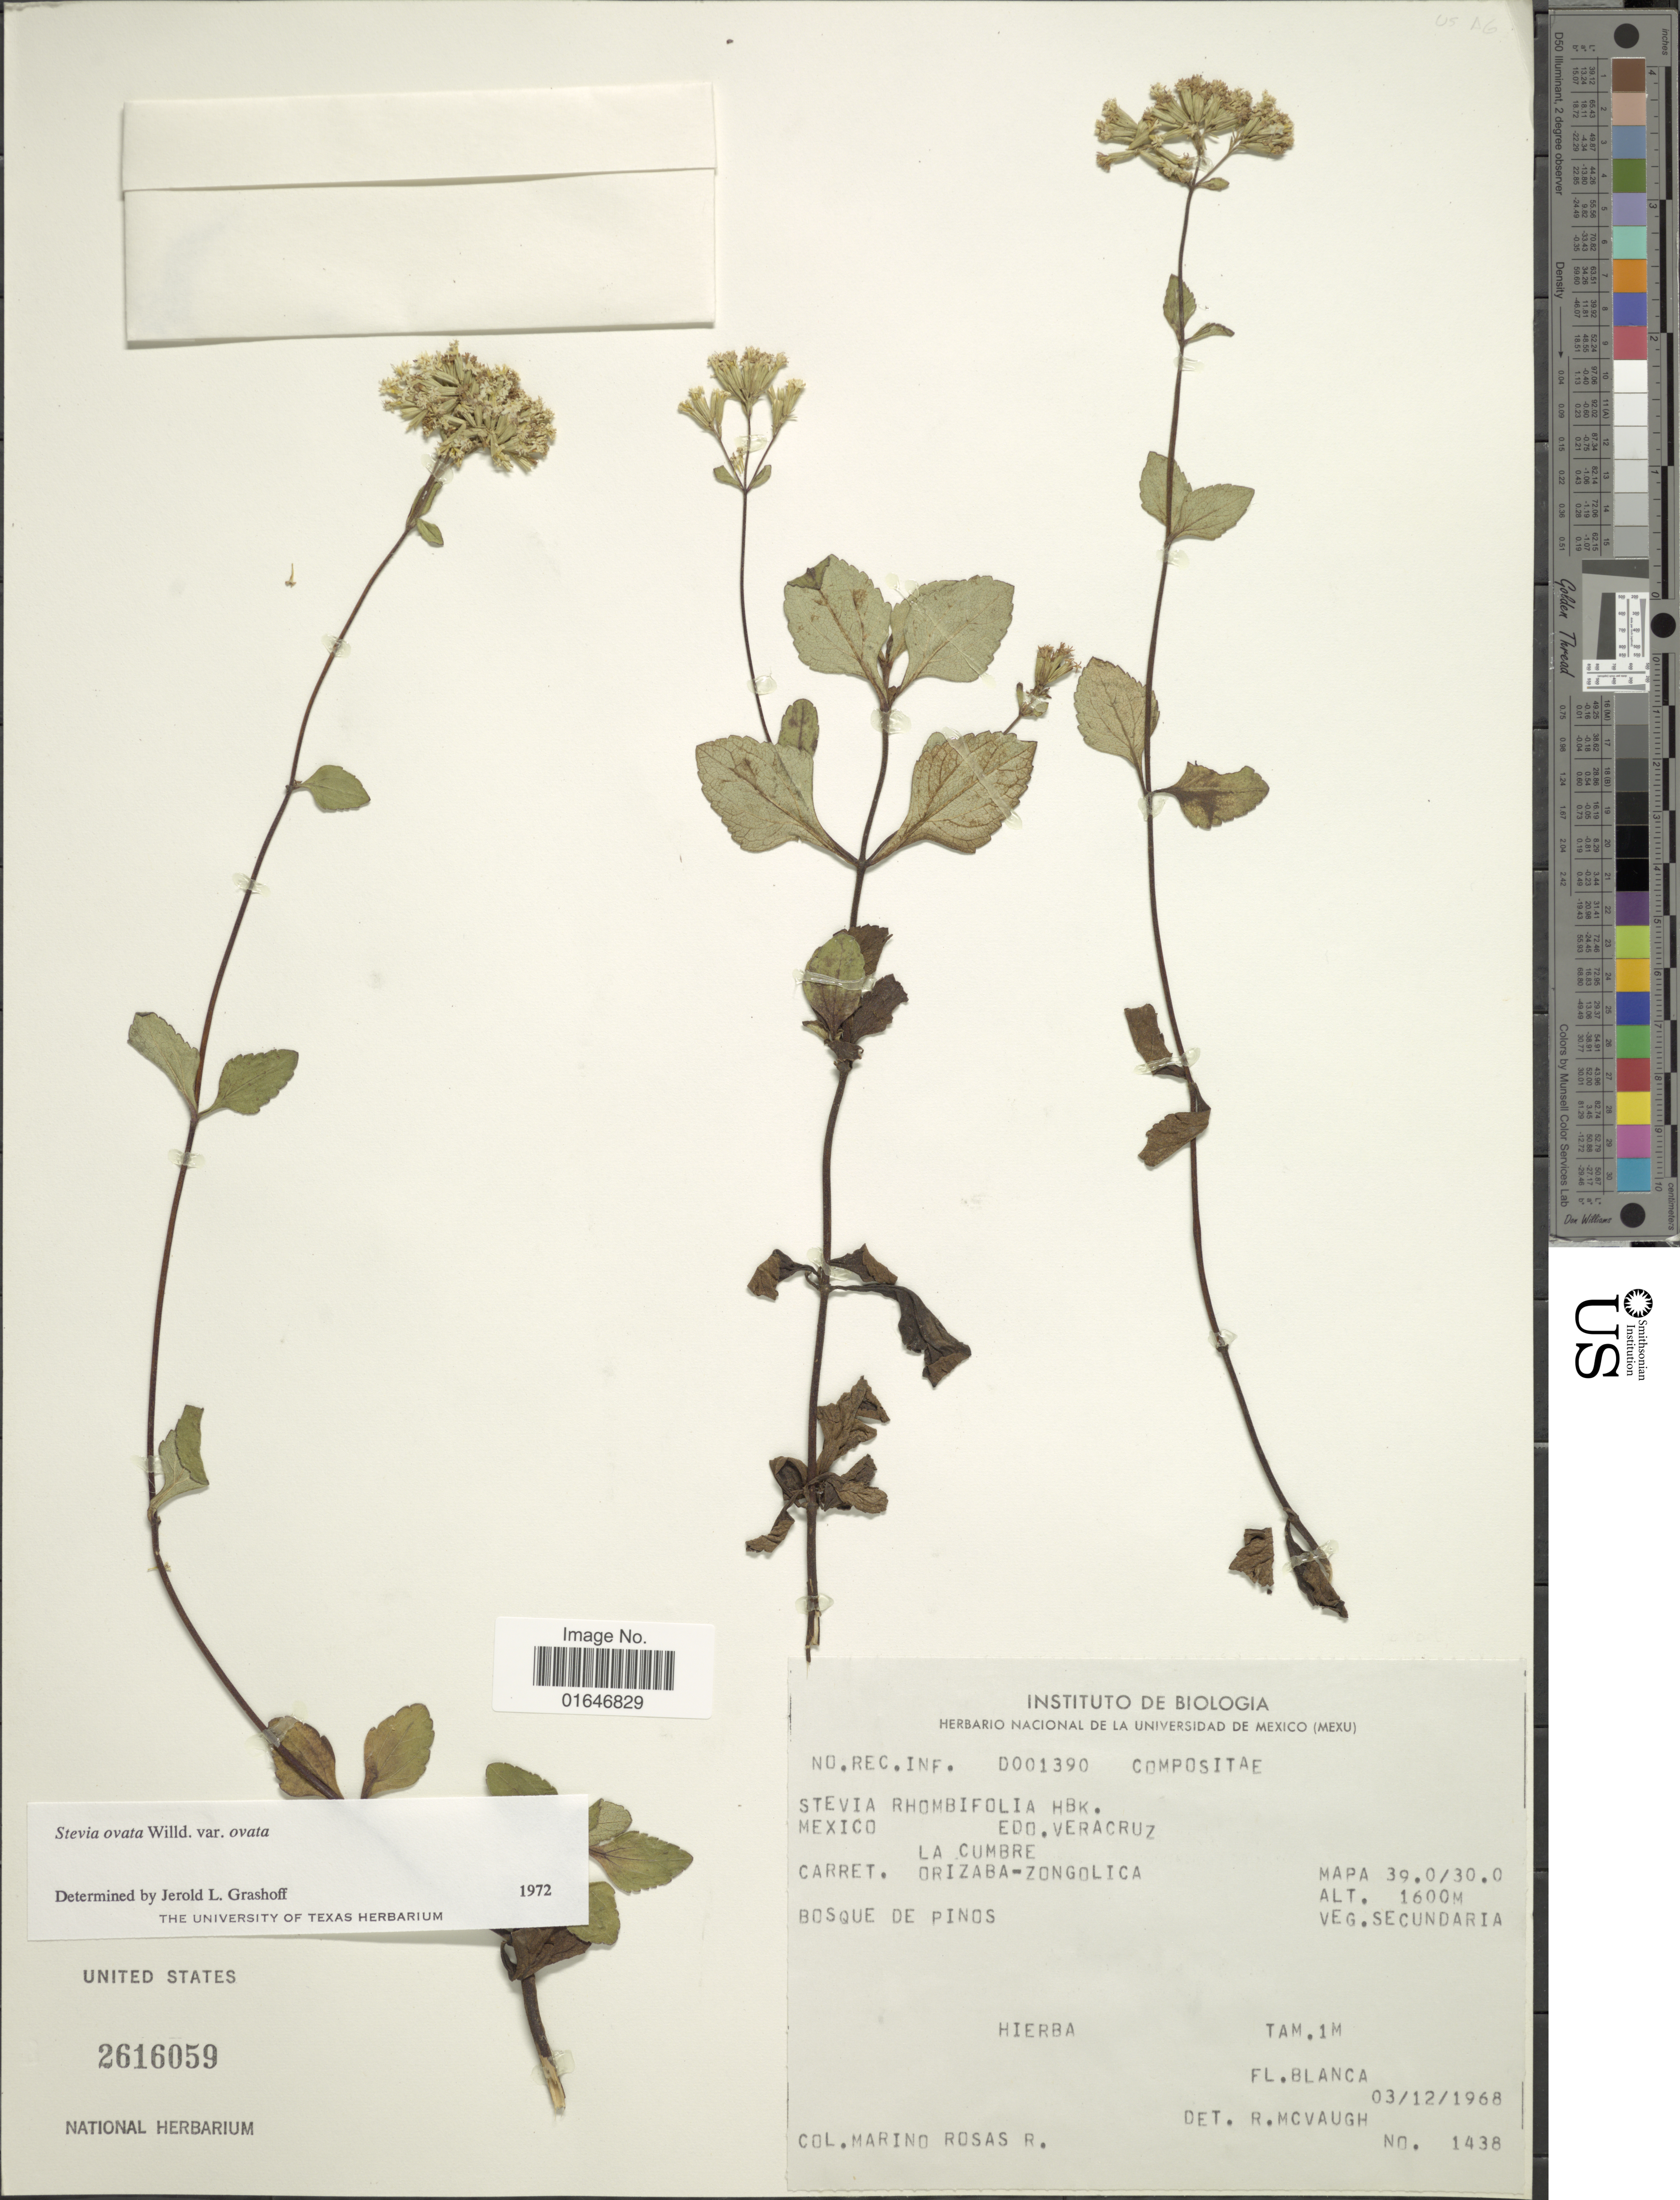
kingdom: Plantae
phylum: Tracheophyta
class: Magnoliopsida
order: Asterales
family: Asteraceae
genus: Stevia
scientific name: Stevia ovata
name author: Willd.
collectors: M. Rosas R.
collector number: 1438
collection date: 1968-12-03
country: Mexico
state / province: Veracruz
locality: Edo. Veracruz, La Cumbre, Carret. Orizaba-Zongolica.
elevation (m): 1600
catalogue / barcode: US 2616059